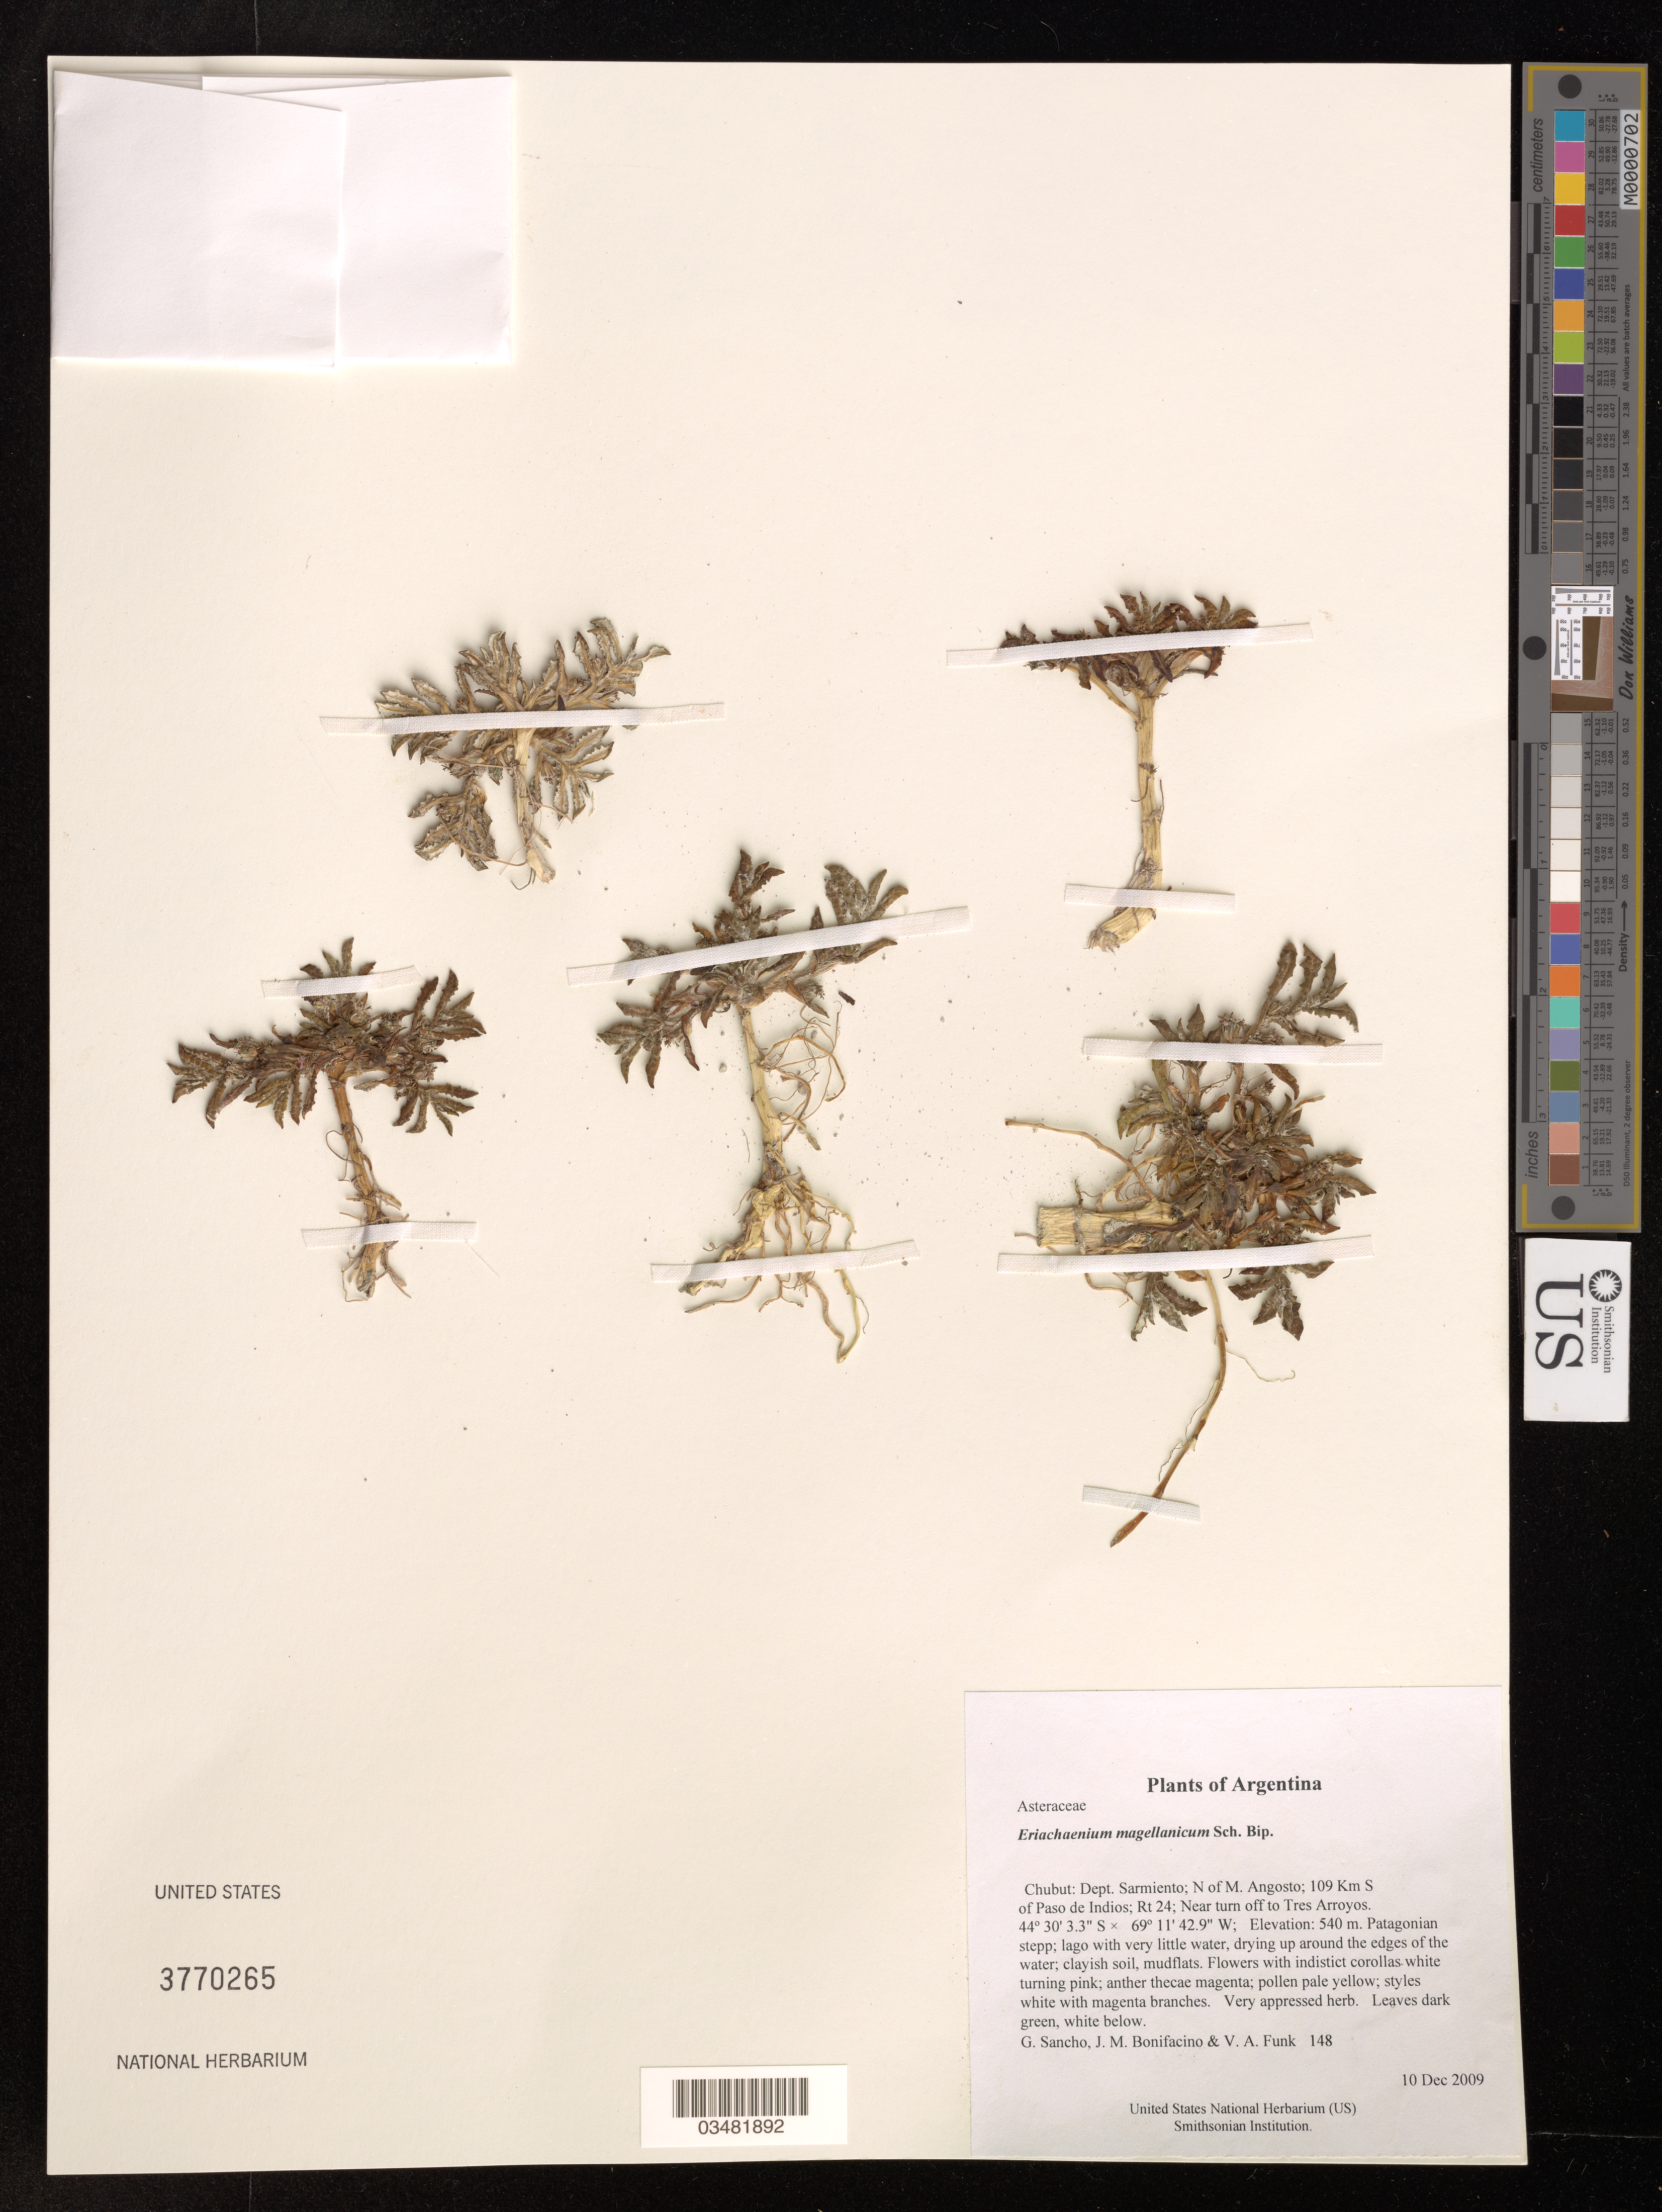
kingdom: Plantae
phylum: Tracheophyta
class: Magnoliopsida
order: Asterales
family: Asteraceae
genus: Eriachaenium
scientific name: Eriachaenium magellanicum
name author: Sch. Bip.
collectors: G. Sancho, M. Bonifacino & V. Funk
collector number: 148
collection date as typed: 10 Dec 2009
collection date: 2009-12-10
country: Argentina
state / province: Chubut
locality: Dept. Sarmiento; N of M. Angosto; 109 Km S of Paso de Indios; Rt 24; Near turn off to Tres Arroyos.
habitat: Patagonian stepp; lago with very little water, drying up around the edges of the water; clayish soil, mudflats.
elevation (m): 540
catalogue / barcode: US 3770265